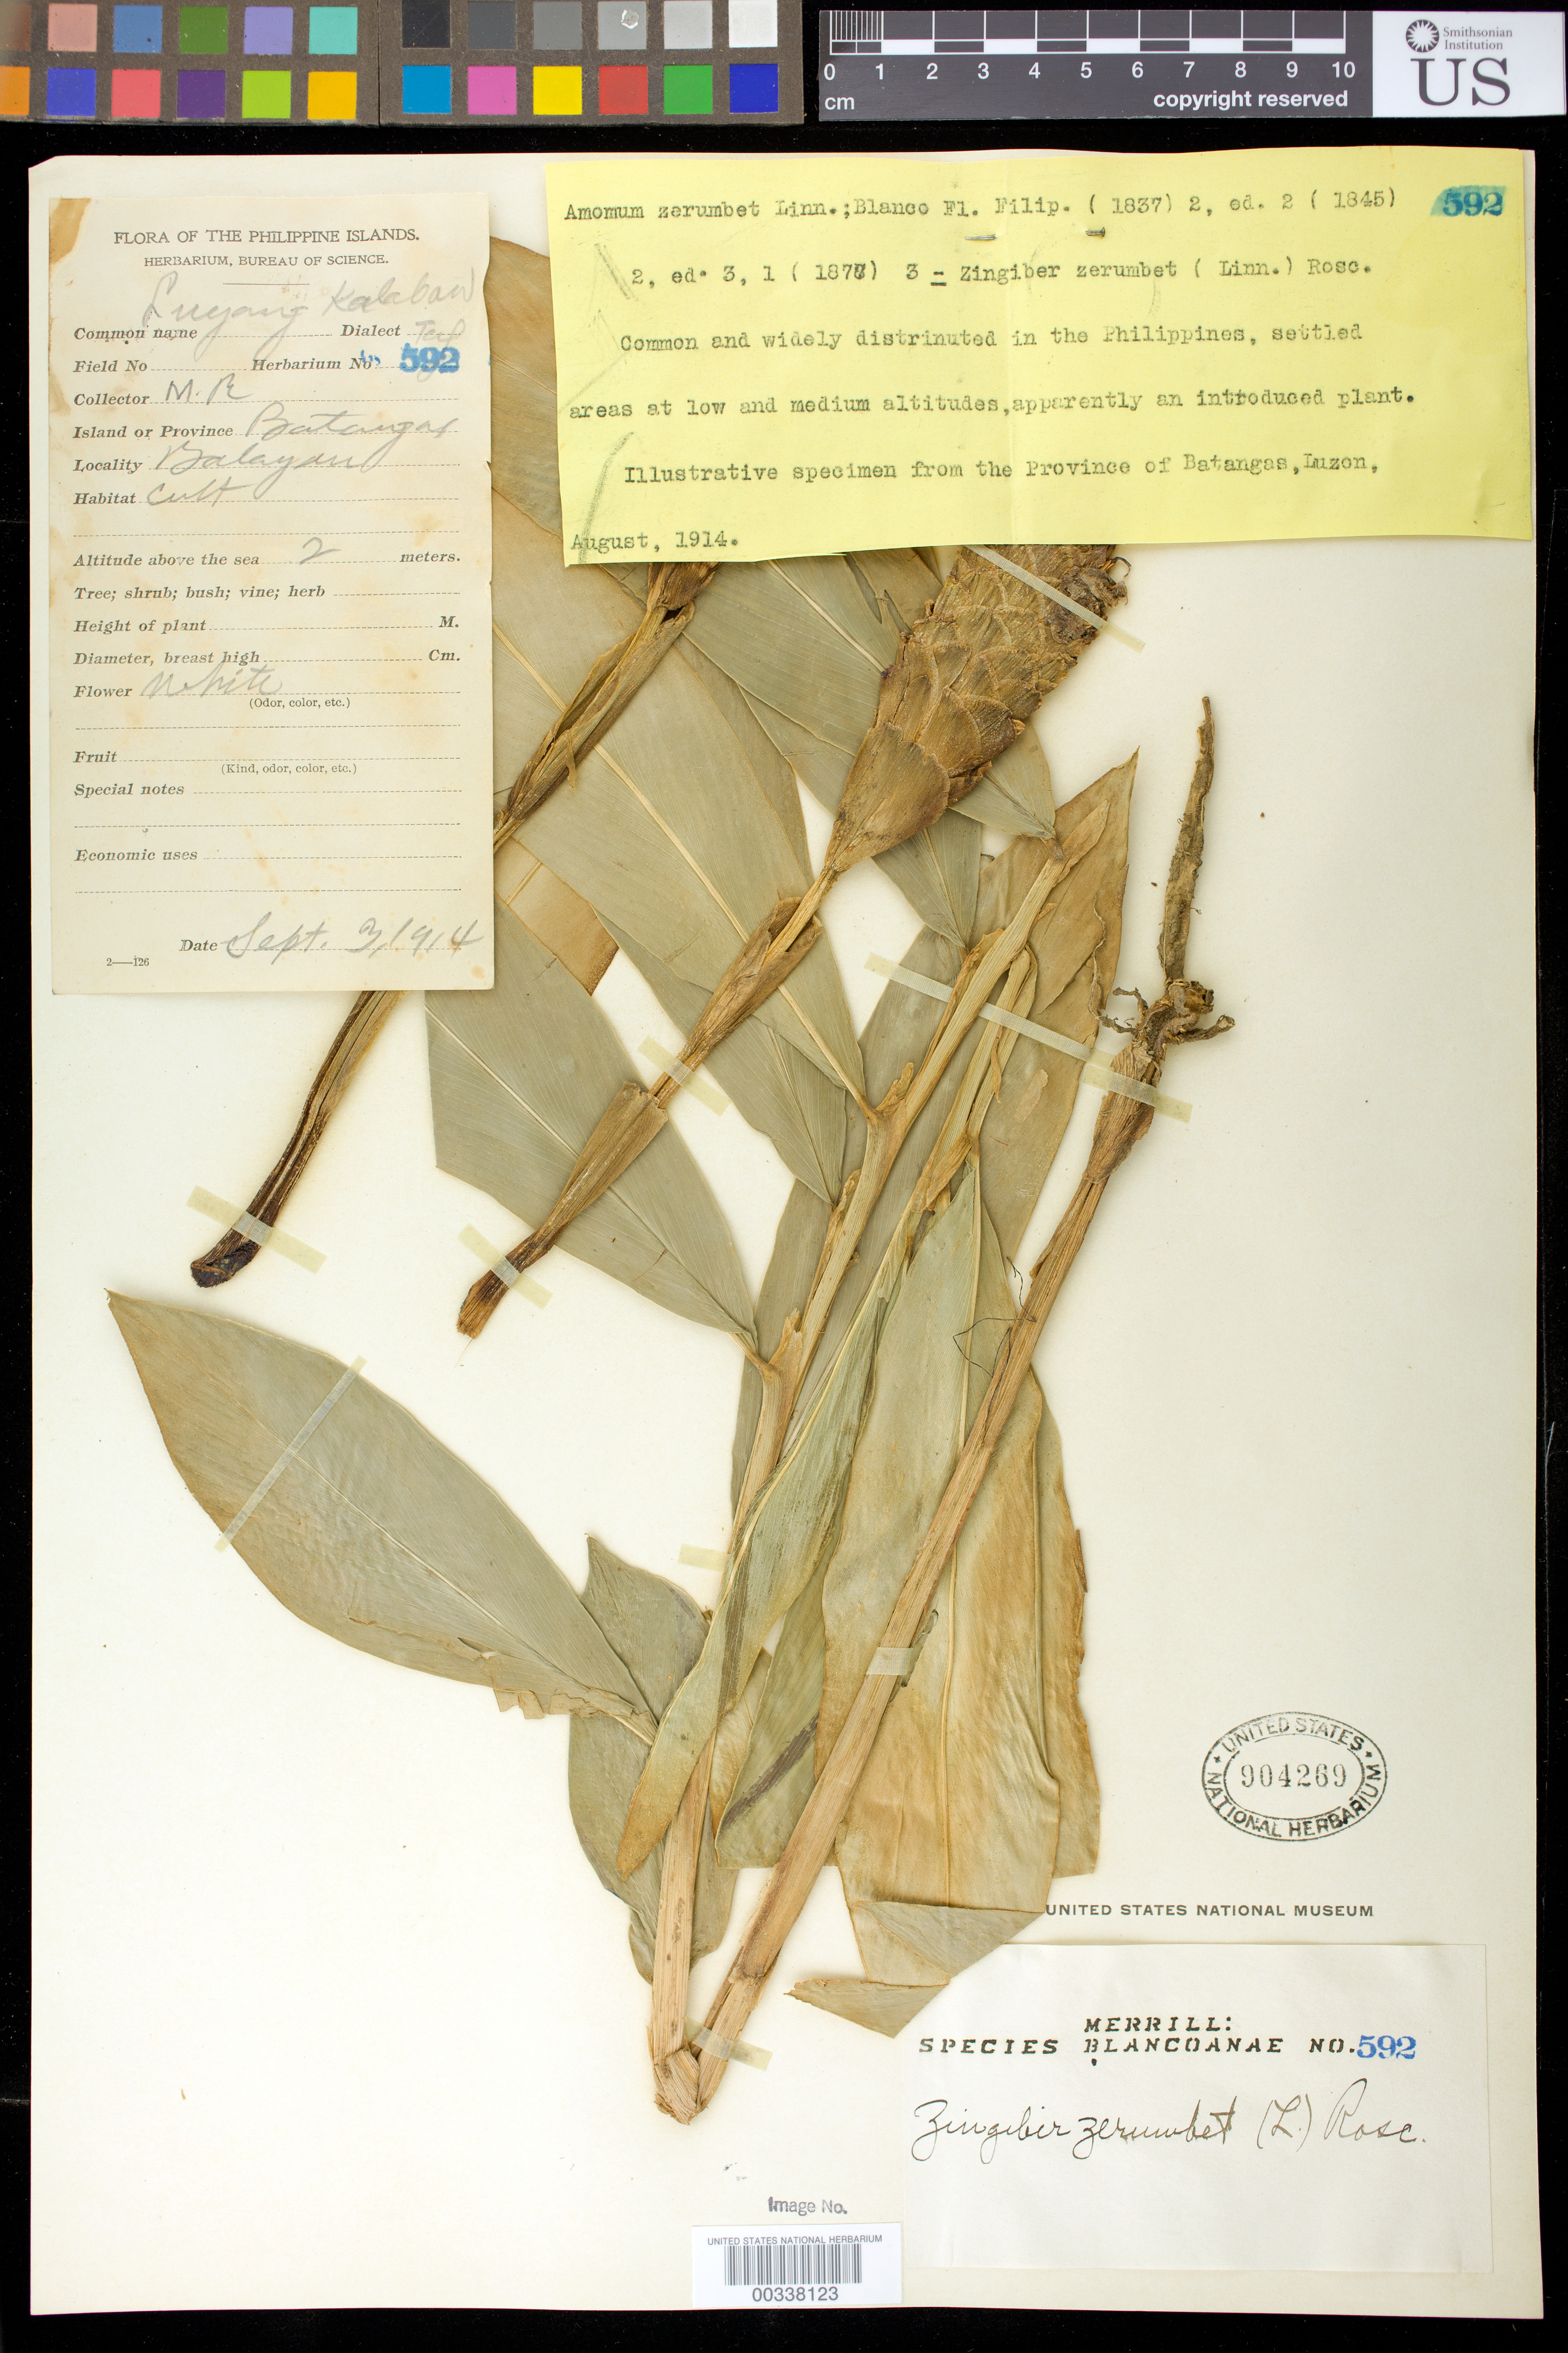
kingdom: Plantae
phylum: Tracheophyta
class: Liliopsida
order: Zingiberales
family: Zingiberaceae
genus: Zingiber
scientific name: Zingiber zerumbet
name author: (L.) Sm.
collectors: E. D. Merrill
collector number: Sp. Blancoan. 0592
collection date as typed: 03 Sep 1914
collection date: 1914-09-03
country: Philippines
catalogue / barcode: US 904269